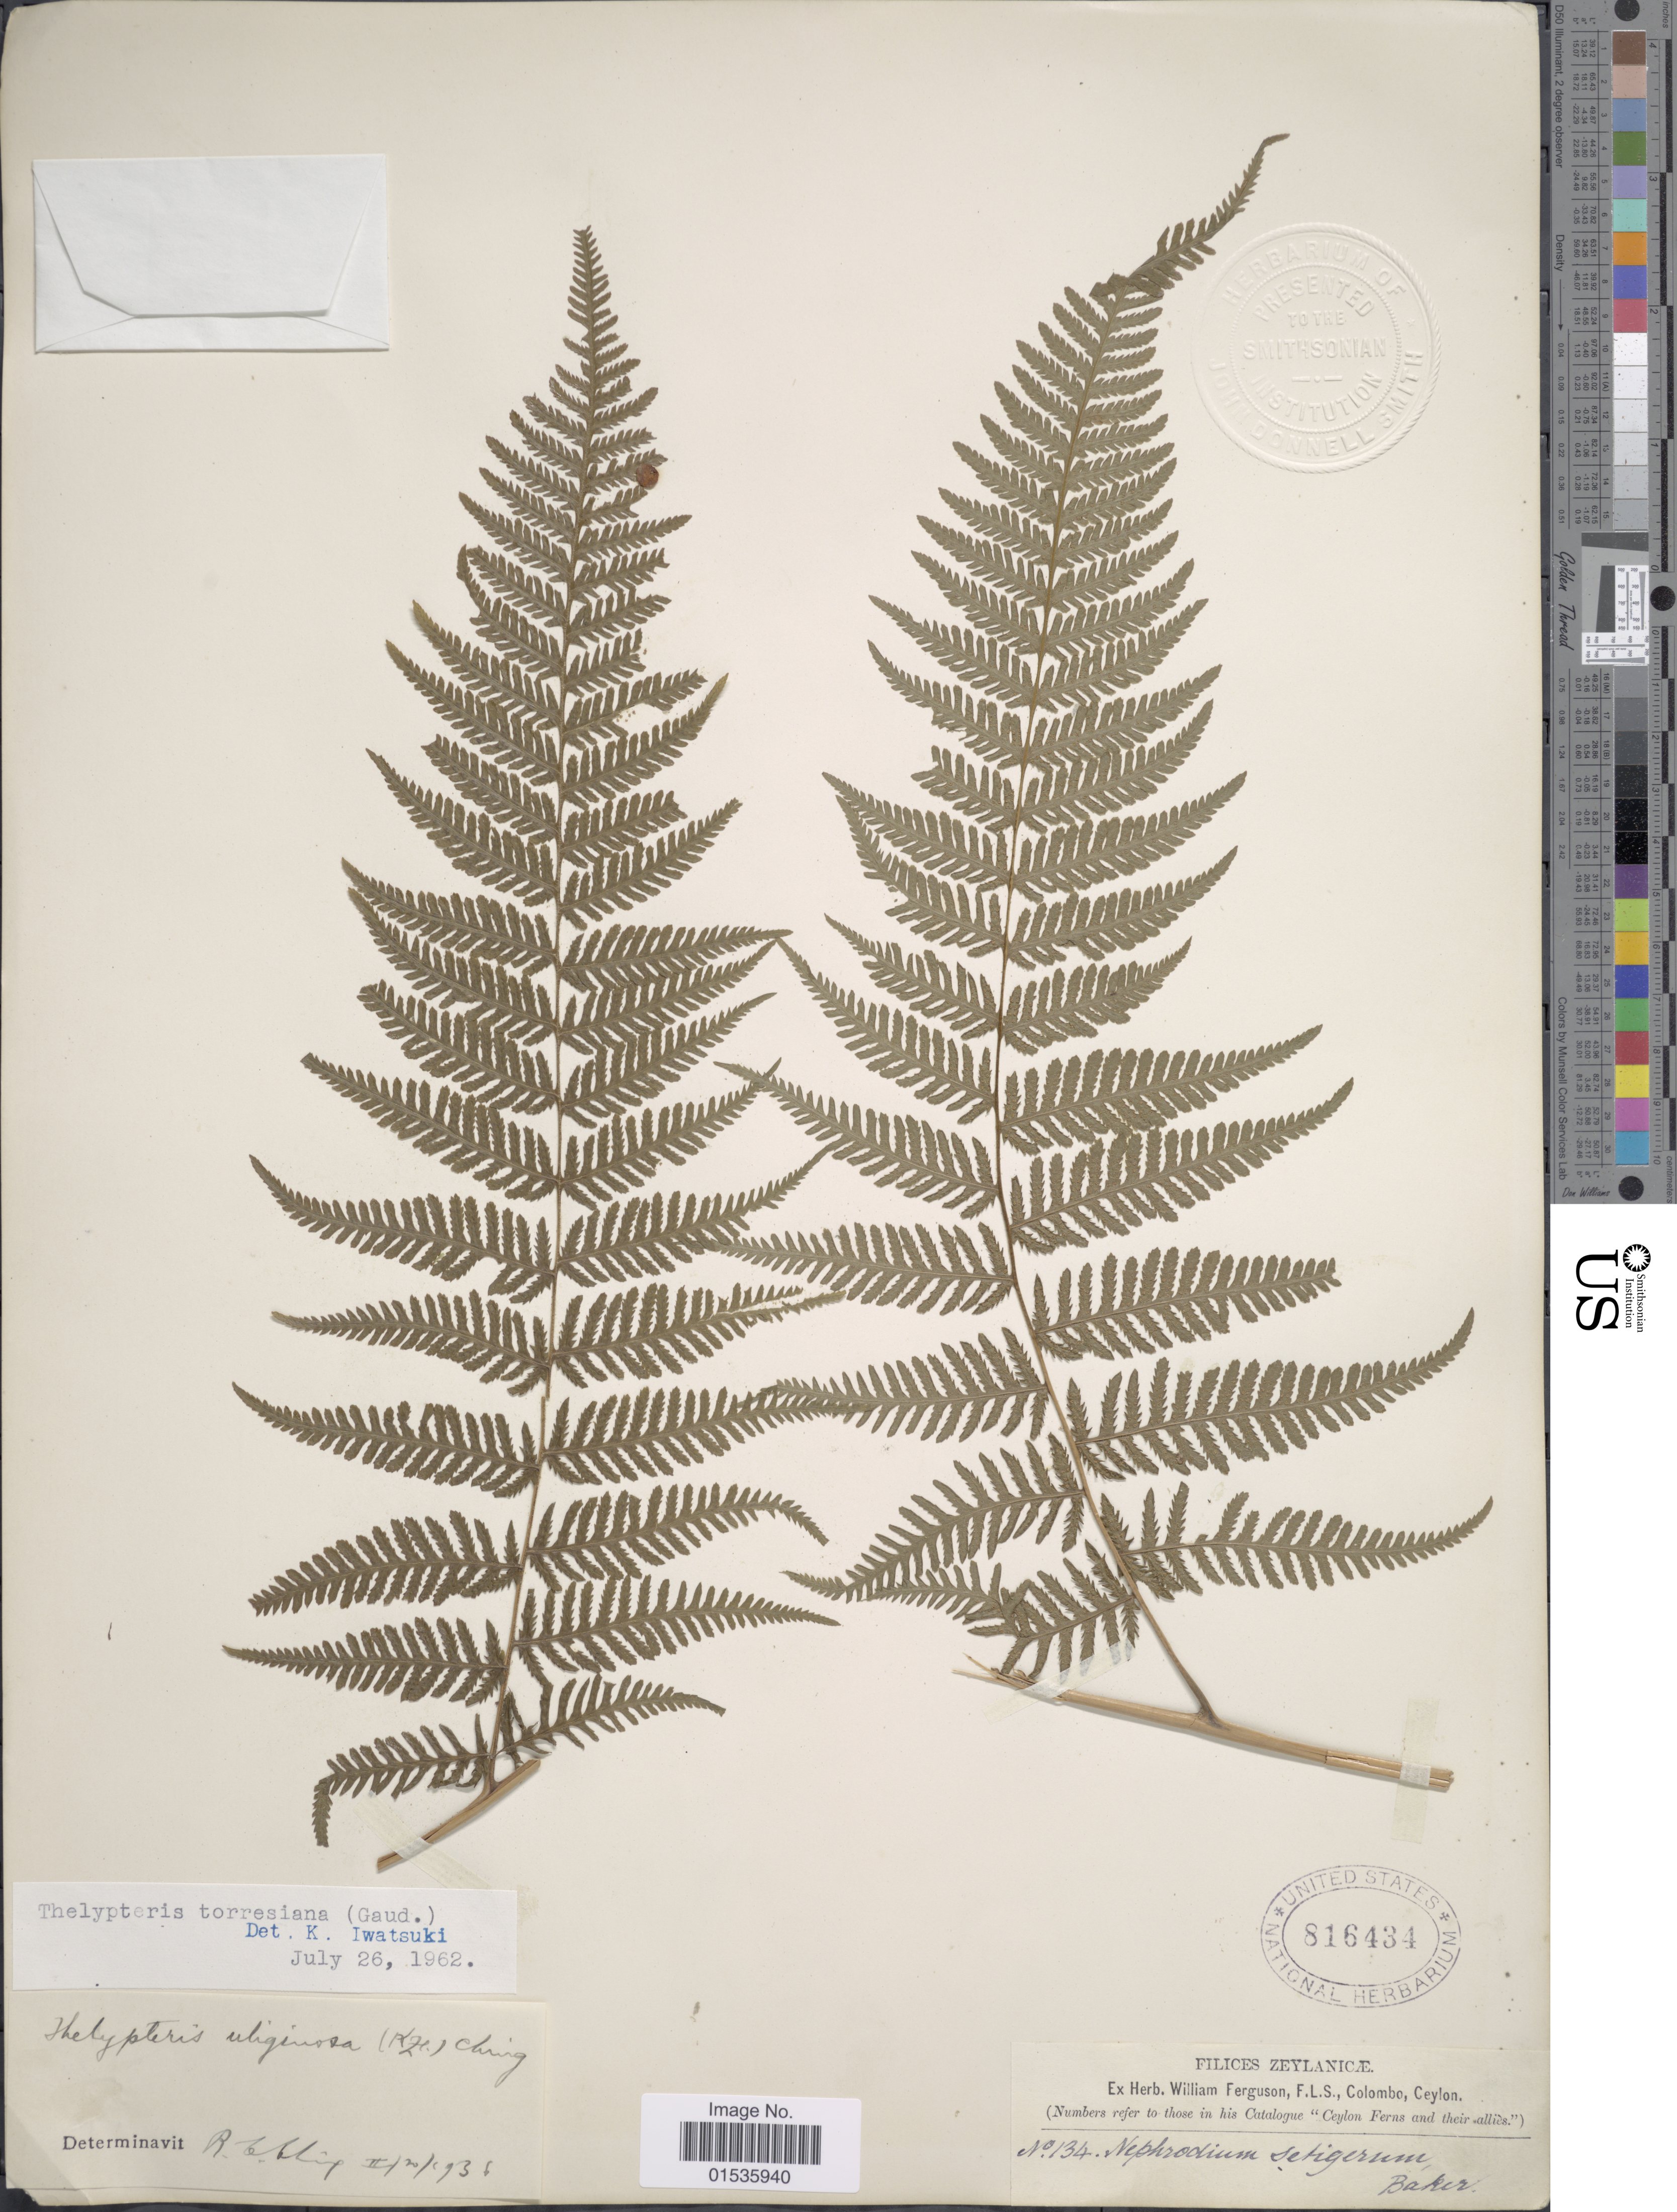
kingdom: Plantae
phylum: Tracheophyta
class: Polypodiopsida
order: Polypodiales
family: Thelypteridaceae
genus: Macrothelypteris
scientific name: Macrothelypteris torresiana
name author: (Gaudich.) Ching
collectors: ex herb. W. Ferguson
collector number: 134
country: Sri Lanka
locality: Ceylon. Zeylanicae.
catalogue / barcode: US 816434